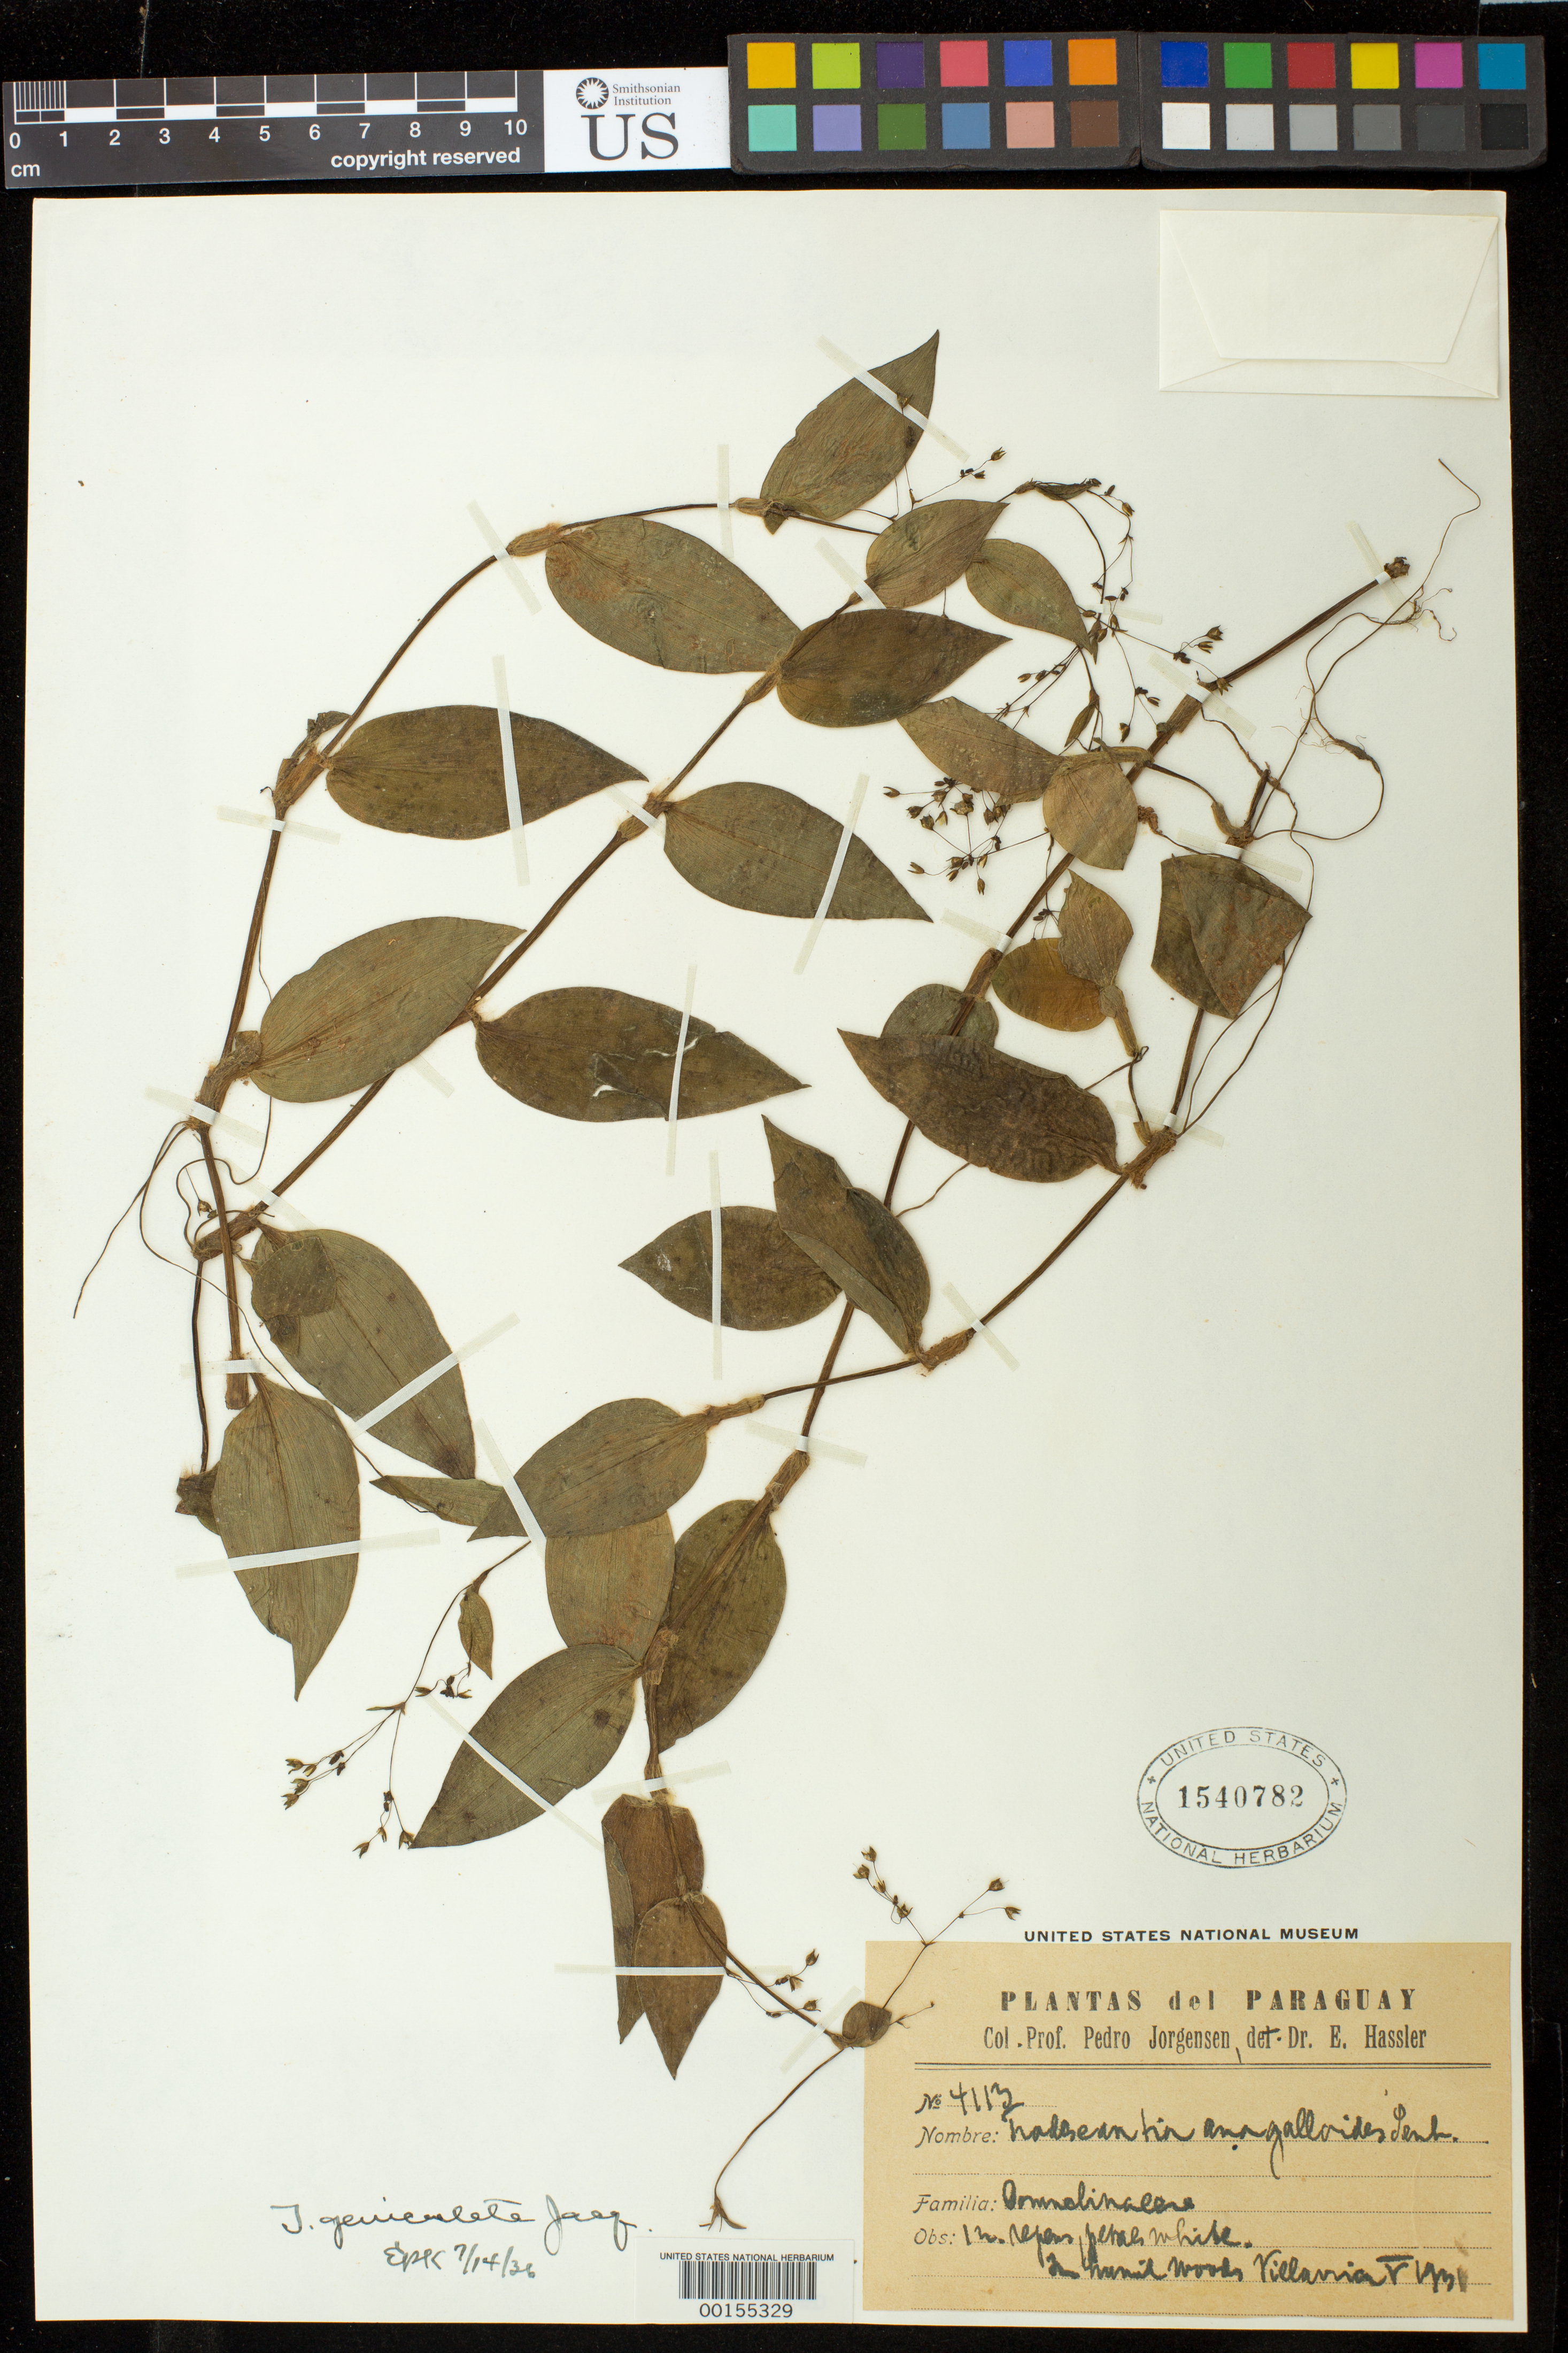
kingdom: Plantae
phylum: Tracheophyta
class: Liliopsida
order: Commelinales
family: Commelinaceae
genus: Gibasis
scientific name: Gibasis geniculata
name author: (Jacq.) Rohweder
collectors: P. Jorgensen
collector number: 4113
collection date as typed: May 1931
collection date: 1931-05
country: Paraguay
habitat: Woods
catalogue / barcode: US 1540782